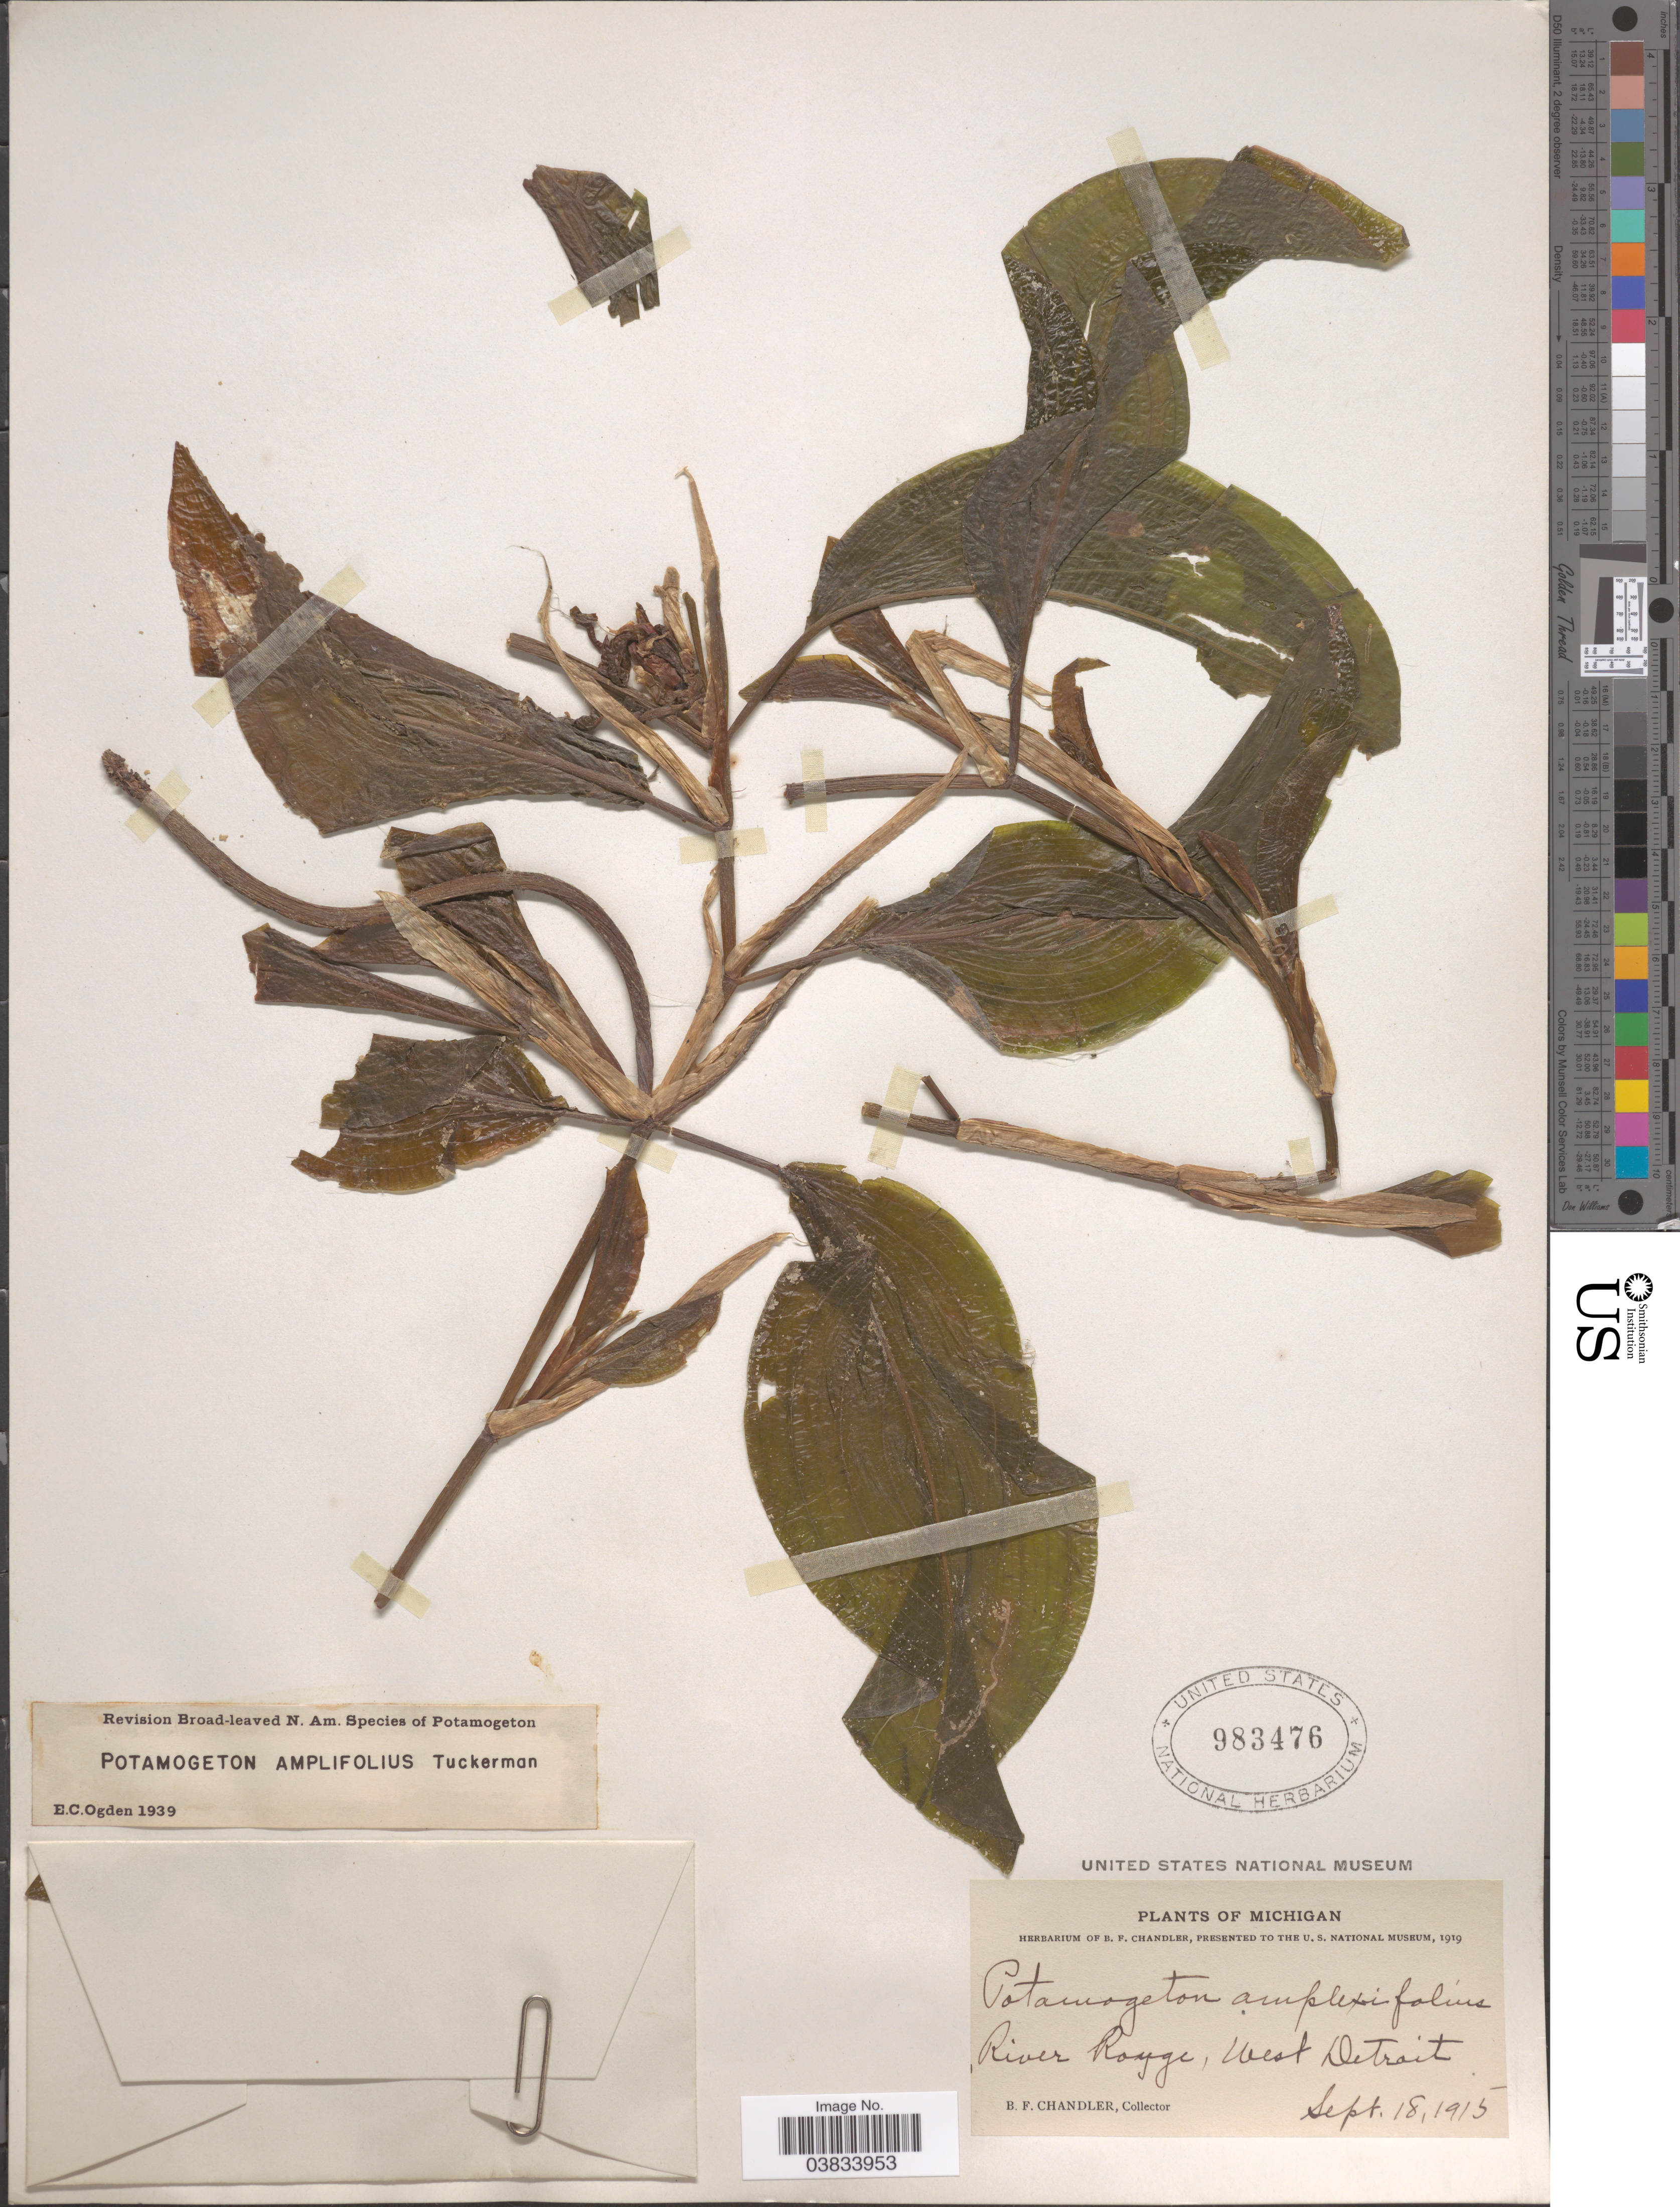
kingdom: Plantae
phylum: Tracheophyta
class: Liliopsida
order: Alismatales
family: Potamogetonaceae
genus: Potamogeton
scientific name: Potamogeton amplifolius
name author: Tuckerm.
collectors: B. F. Chandler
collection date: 1915-09-18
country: United States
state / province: Michigan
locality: River Rouge, West Detroit.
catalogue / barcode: US 983476